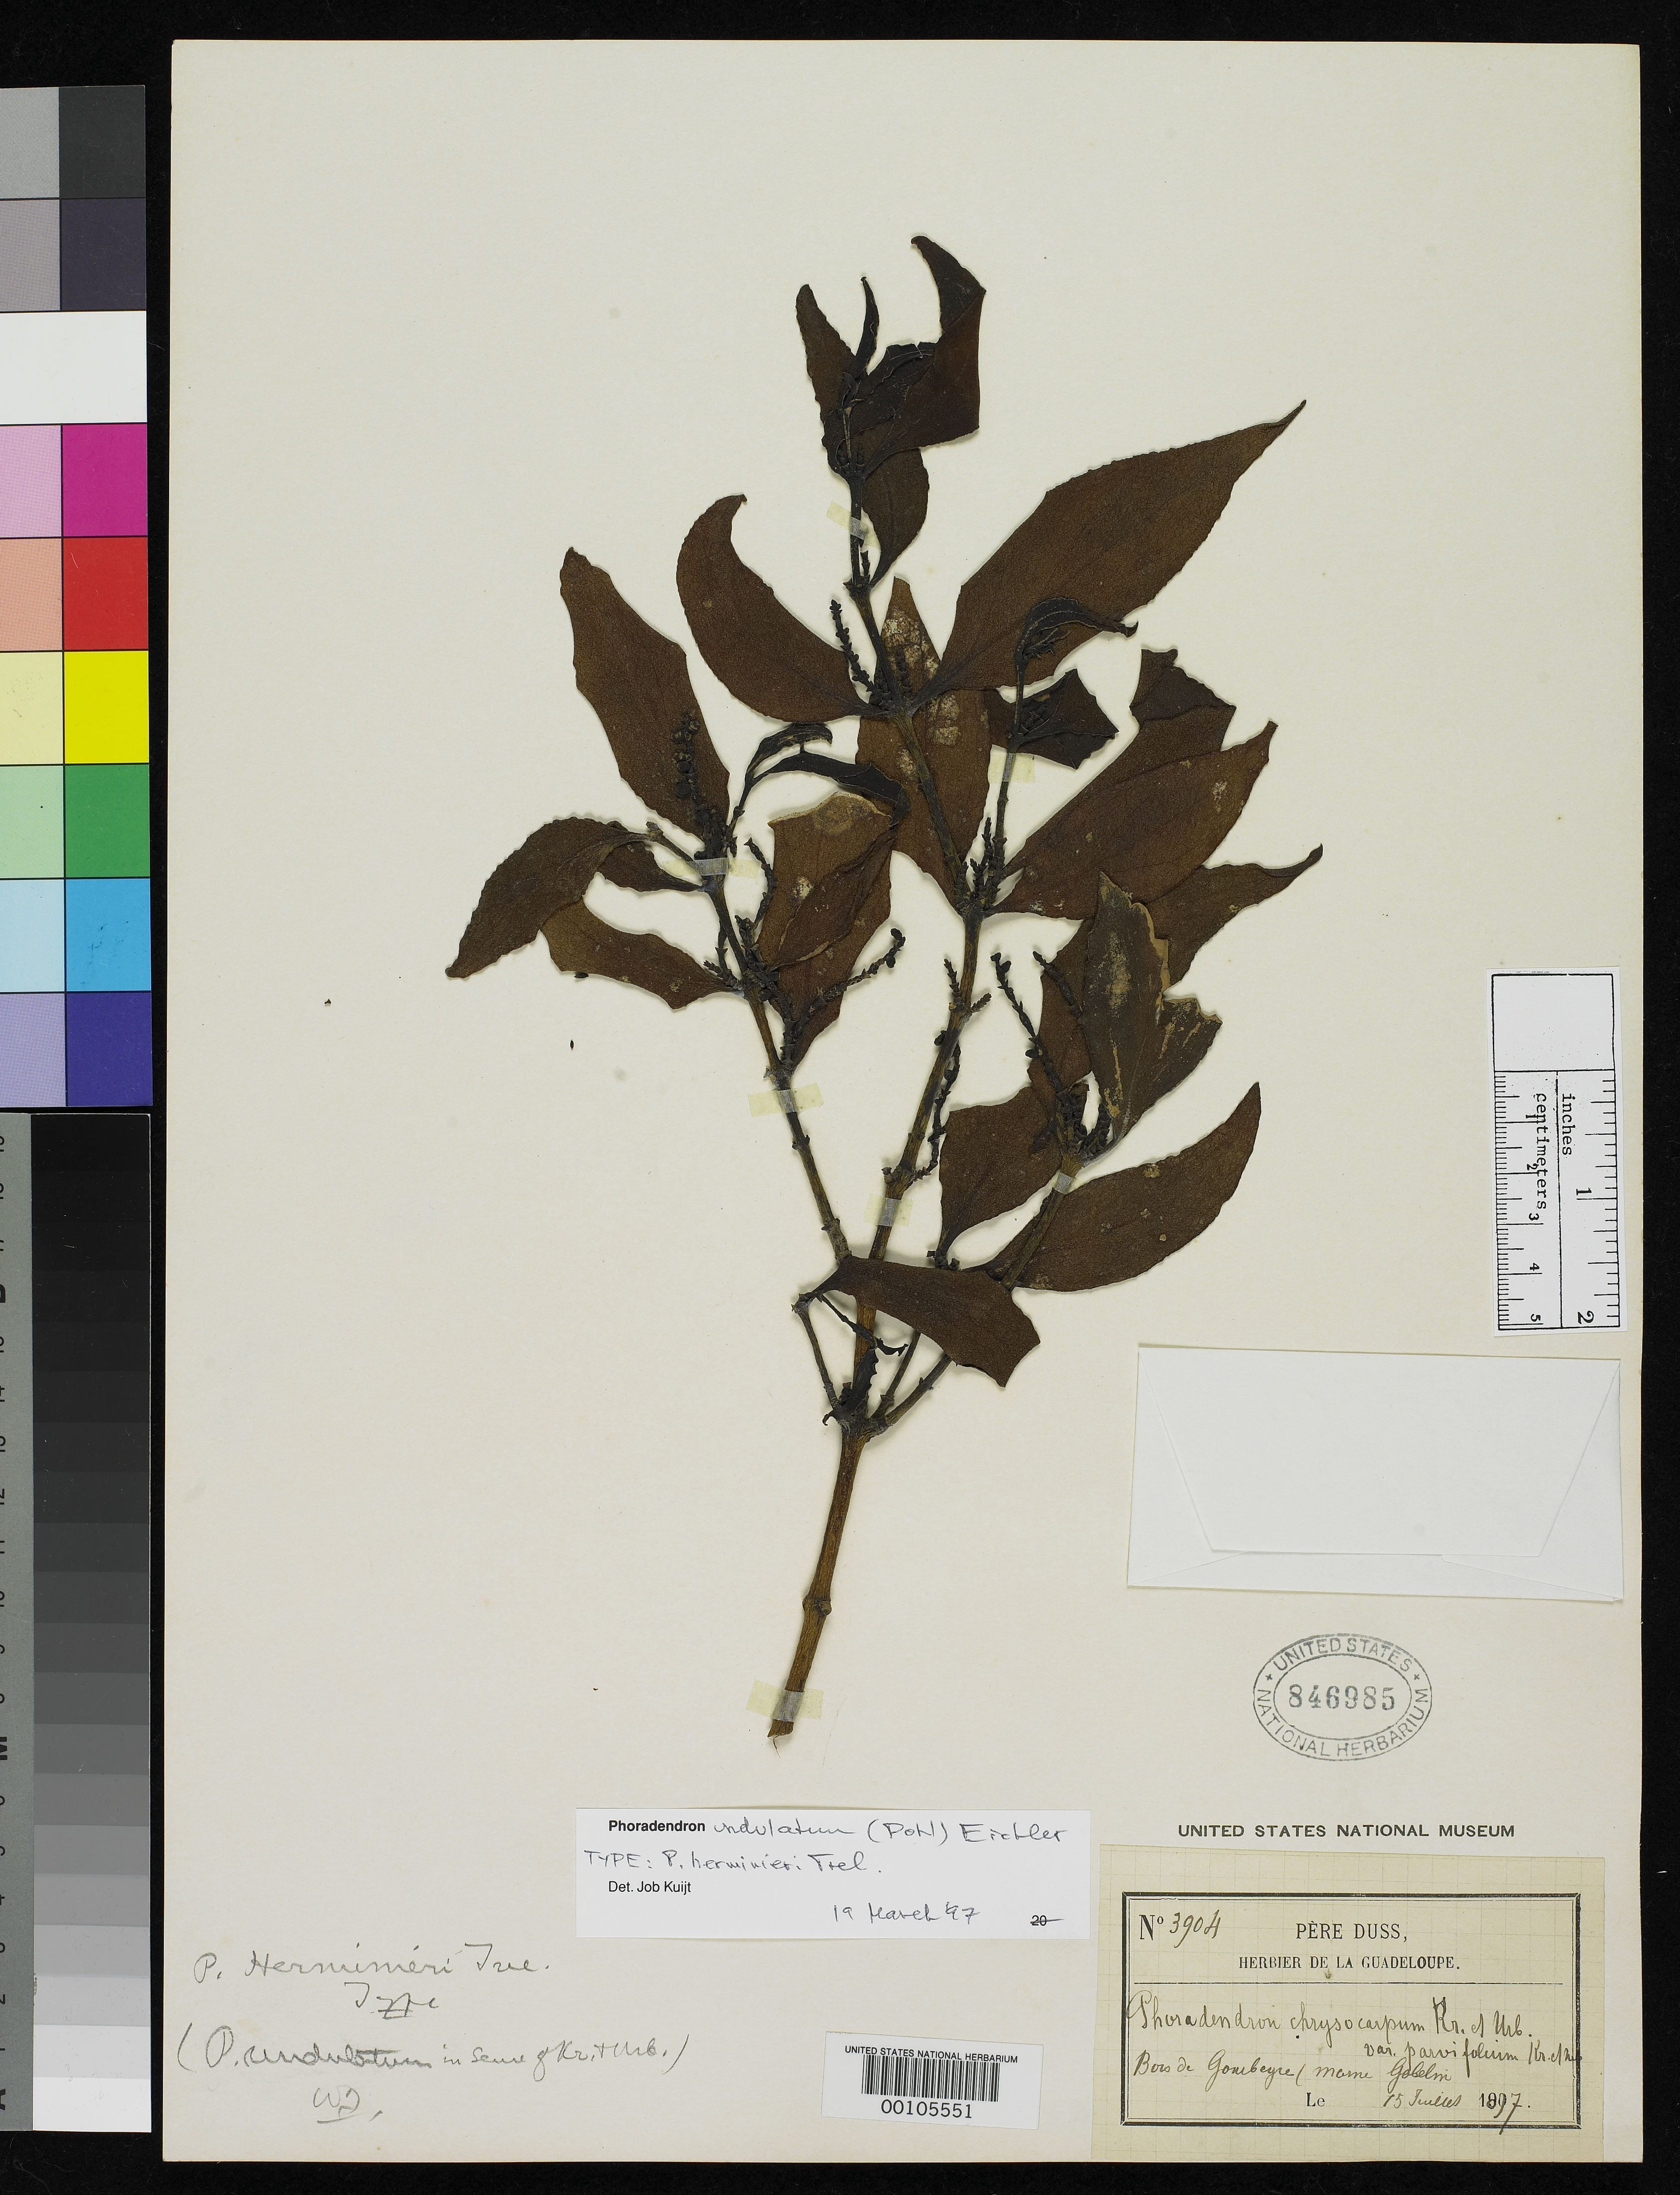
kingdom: Plantae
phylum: Tracheophyta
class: Magnoliopsida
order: Santalales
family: Viscaceae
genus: Phoradendron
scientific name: Phoradendron herminieri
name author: Trel.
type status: Isotype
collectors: Père Duss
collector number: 3904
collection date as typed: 15 Jul 1897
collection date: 1897-07-15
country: Guadeloupe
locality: Carribbees.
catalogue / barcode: US 846985